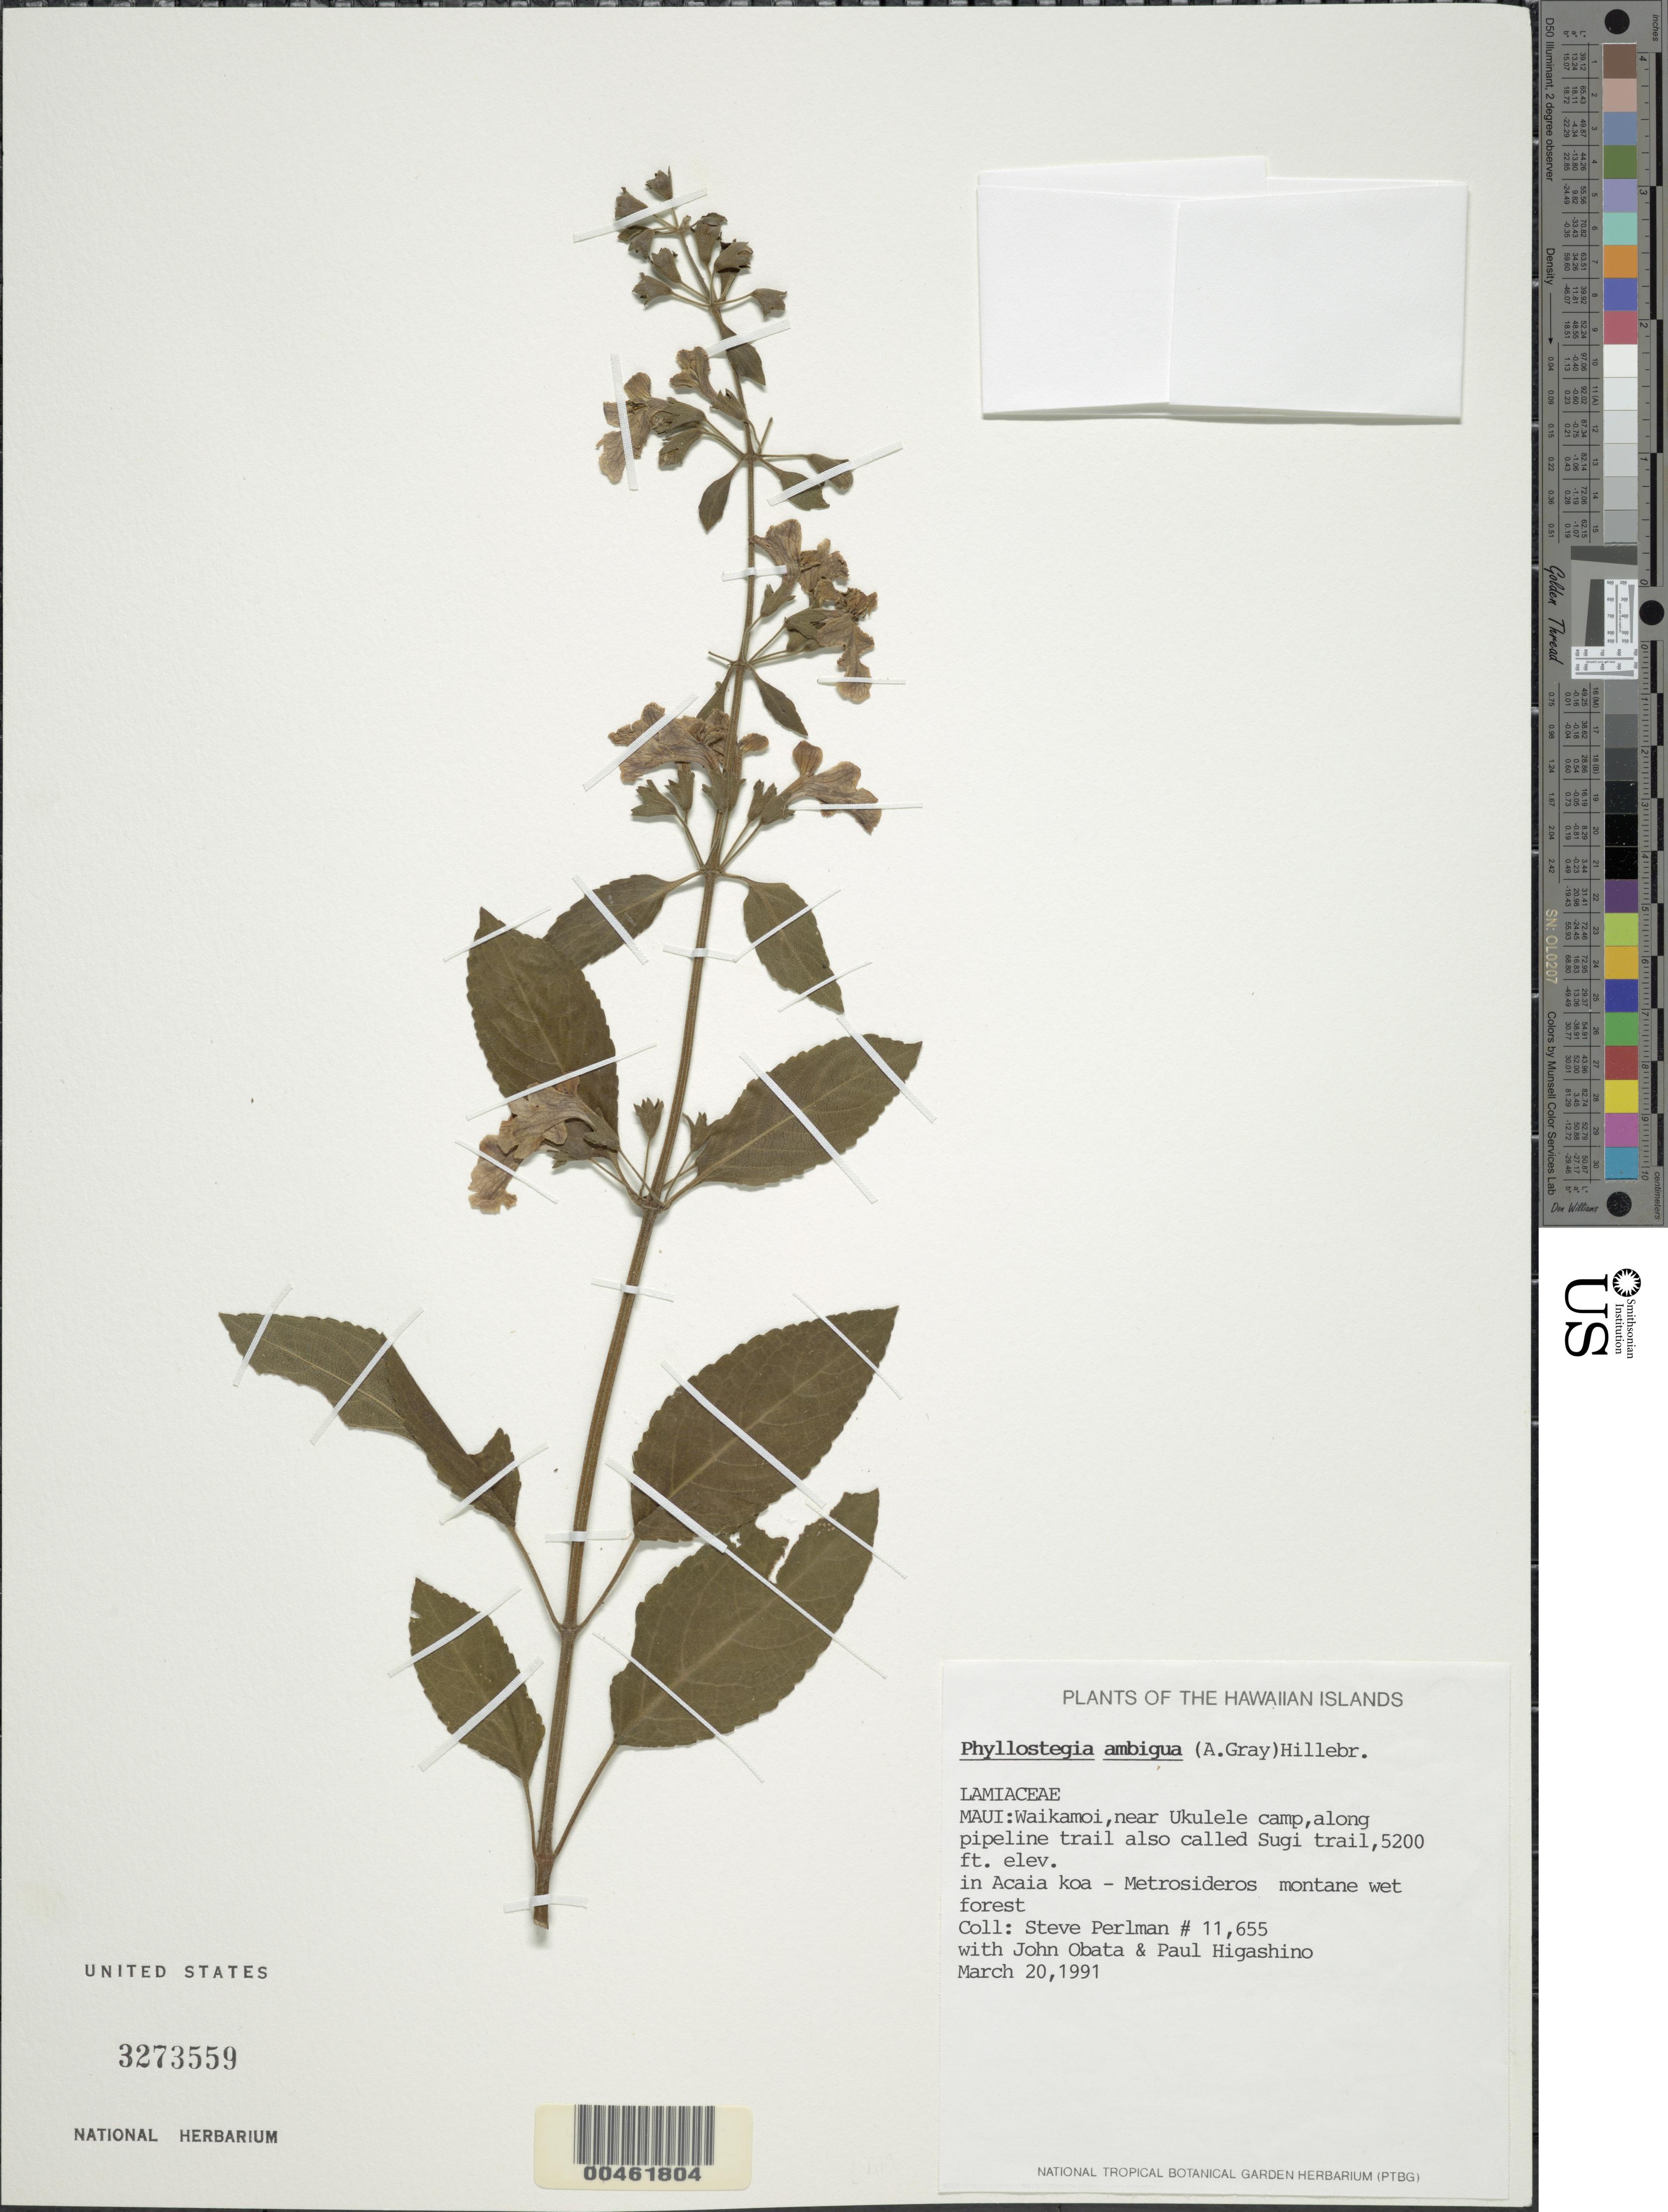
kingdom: Plantae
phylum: Tracheophyta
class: Magnoliopsida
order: Lamiales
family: Lamiaceae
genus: Phyllostegia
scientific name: Phyllostegia ambigua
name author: (A. Gray) Hillebr.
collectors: S. P. Perlman, J. Obata & P. Higashino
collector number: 11655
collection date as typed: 20 Mar 1991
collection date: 1991-03-20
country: United States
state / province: Hawaii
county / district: Maui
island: Maui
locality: Waikamoi, near Ukulele camp, along pipeline trail also called Sugi trail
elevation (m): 1585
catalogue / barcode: US 3273559